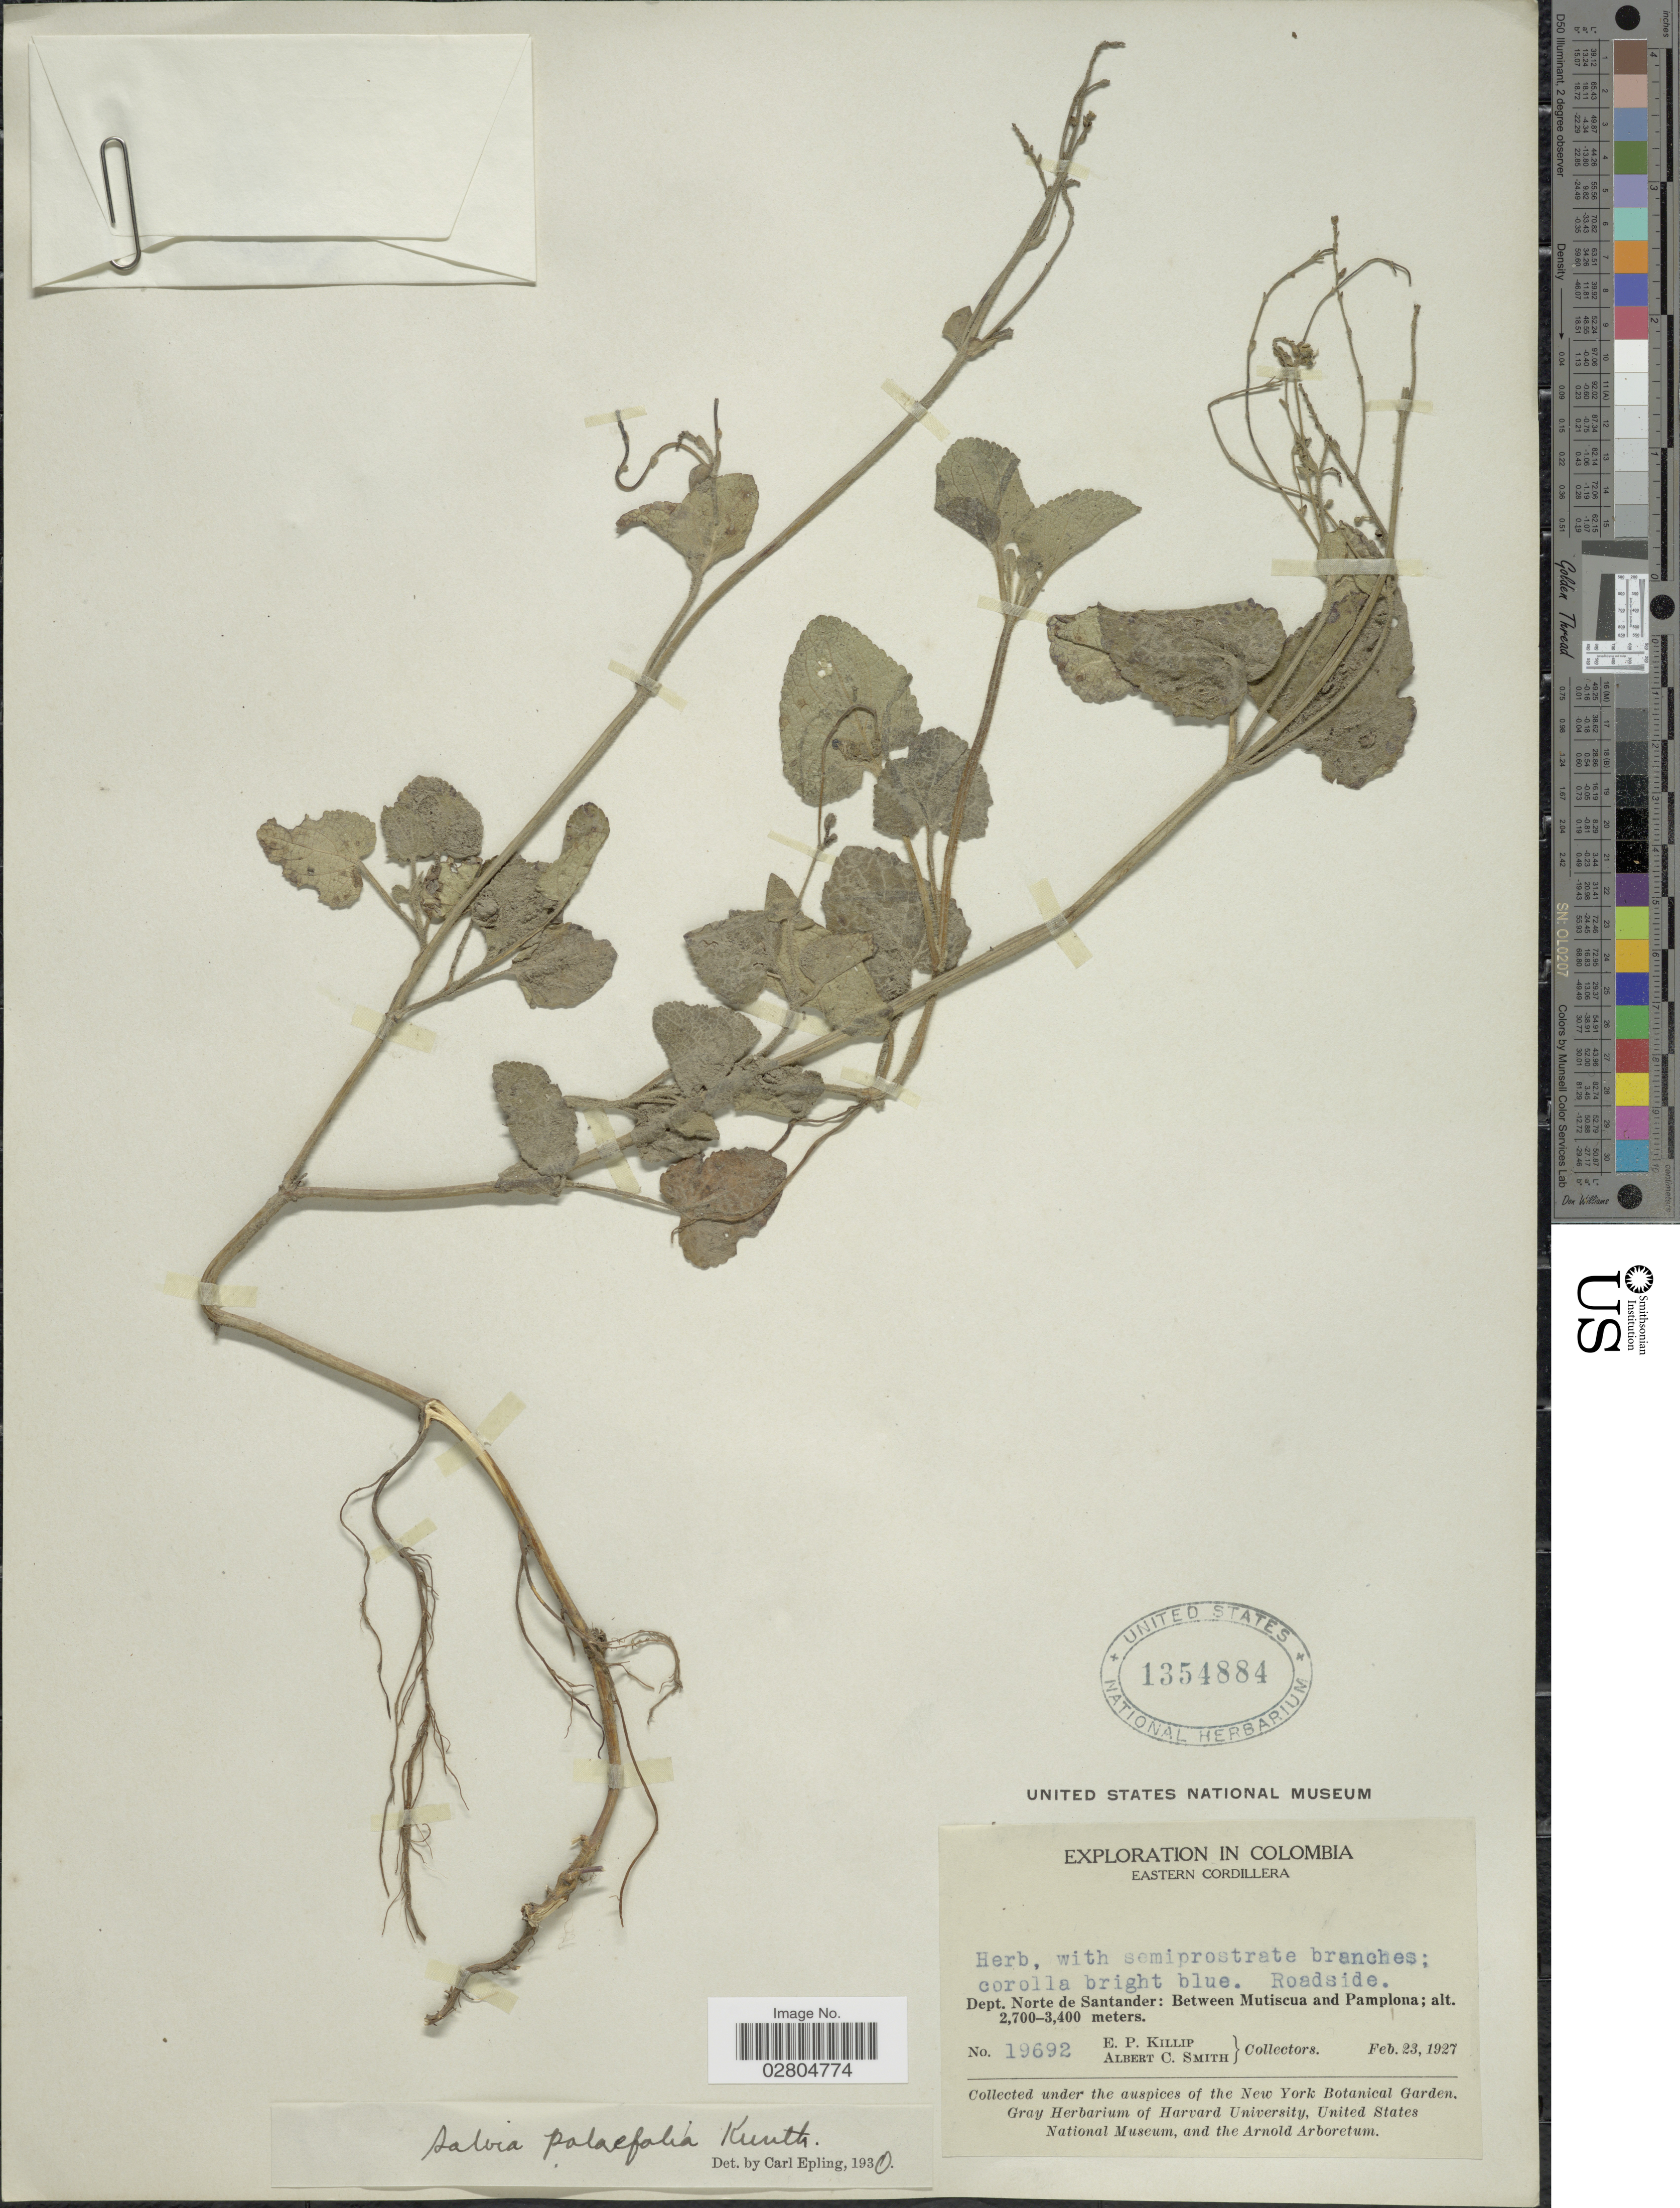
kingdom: Plantae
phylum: Tracheophyta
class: Magnoliopsida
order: Lamiales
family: Lamiaceae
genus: Salvia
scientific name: Salvia palifolia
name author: Kunth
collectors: E. P. Killip & A. C. Smith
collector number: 19692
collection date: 1927-02-23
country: Colombia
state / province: Norte de Santander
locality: Eastern Cordillera. Dept. Norte de Santander: Between Mutiscua and Pamplona.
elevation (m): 2700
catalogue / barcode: US 1354884